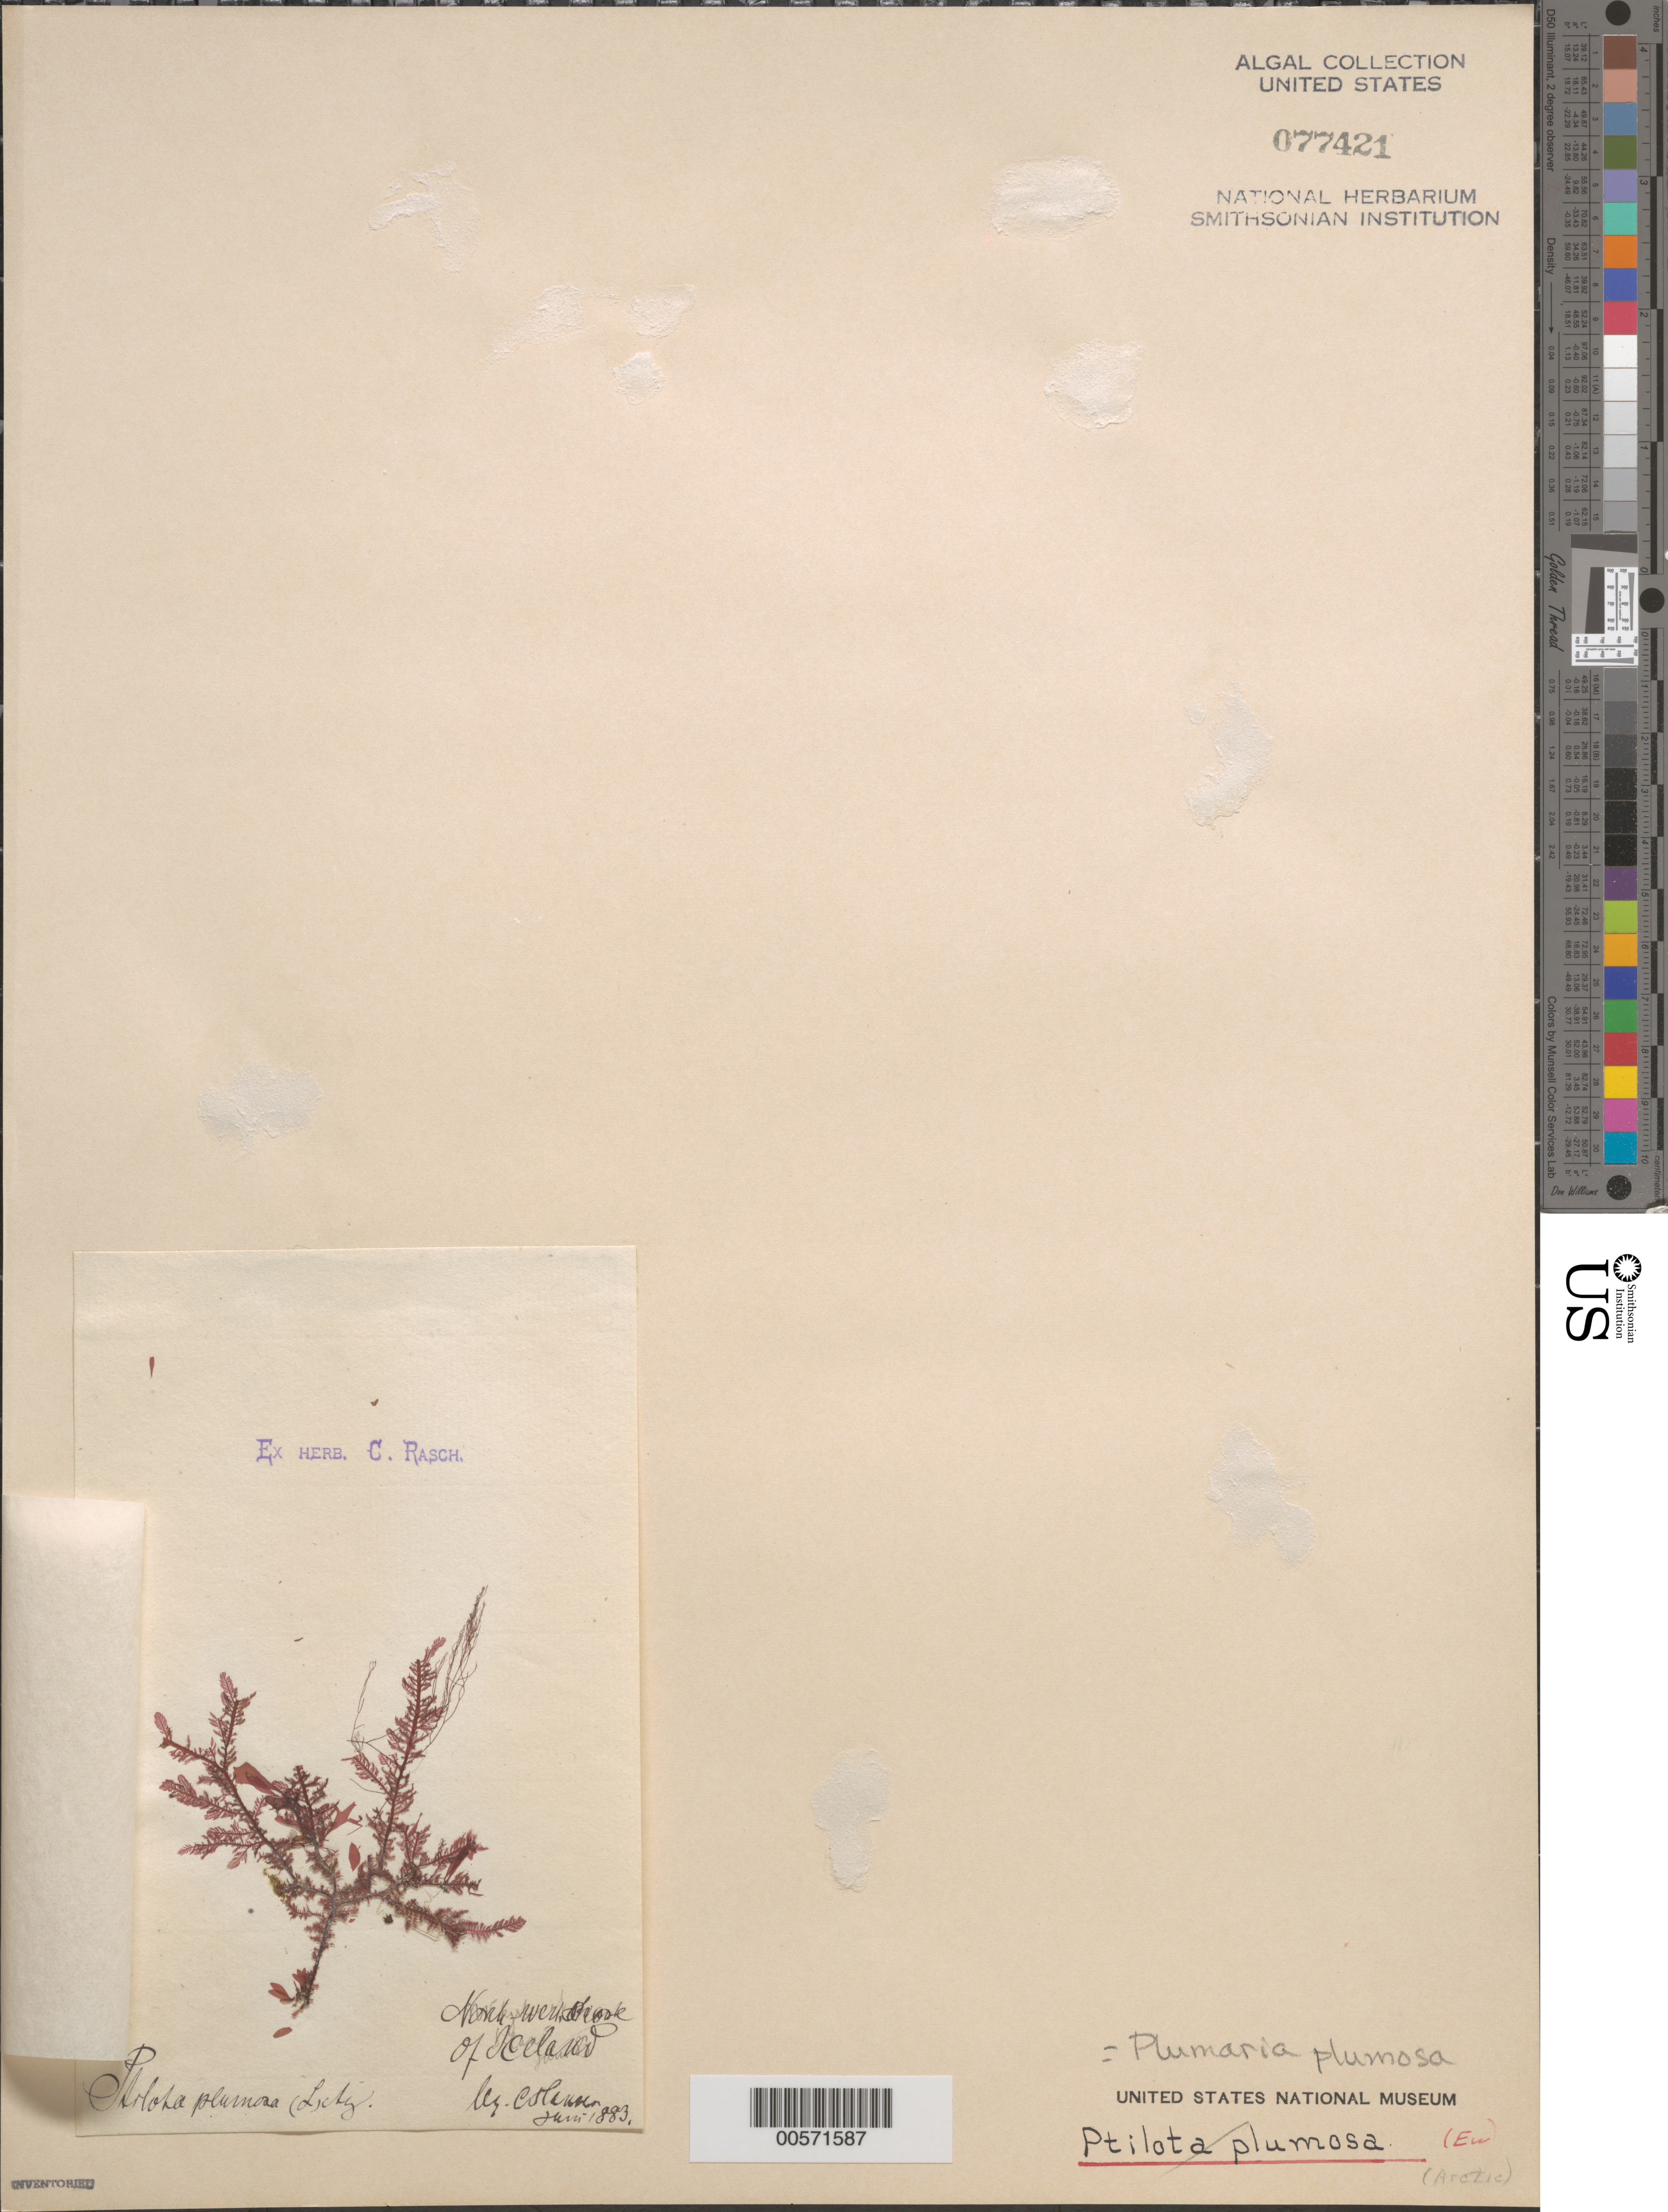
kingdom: Plantae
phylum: Rhodophyta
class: Florideophyceae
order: Ceramiales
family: Wrangeliaceae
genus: Plumaria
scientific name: Plumaria plumosa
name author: (Hudson) Kuntze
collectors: -- Coleman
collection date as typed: Jun 1883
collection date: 1883-06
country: Iceland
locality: Northwest coast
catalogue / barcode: US 77421